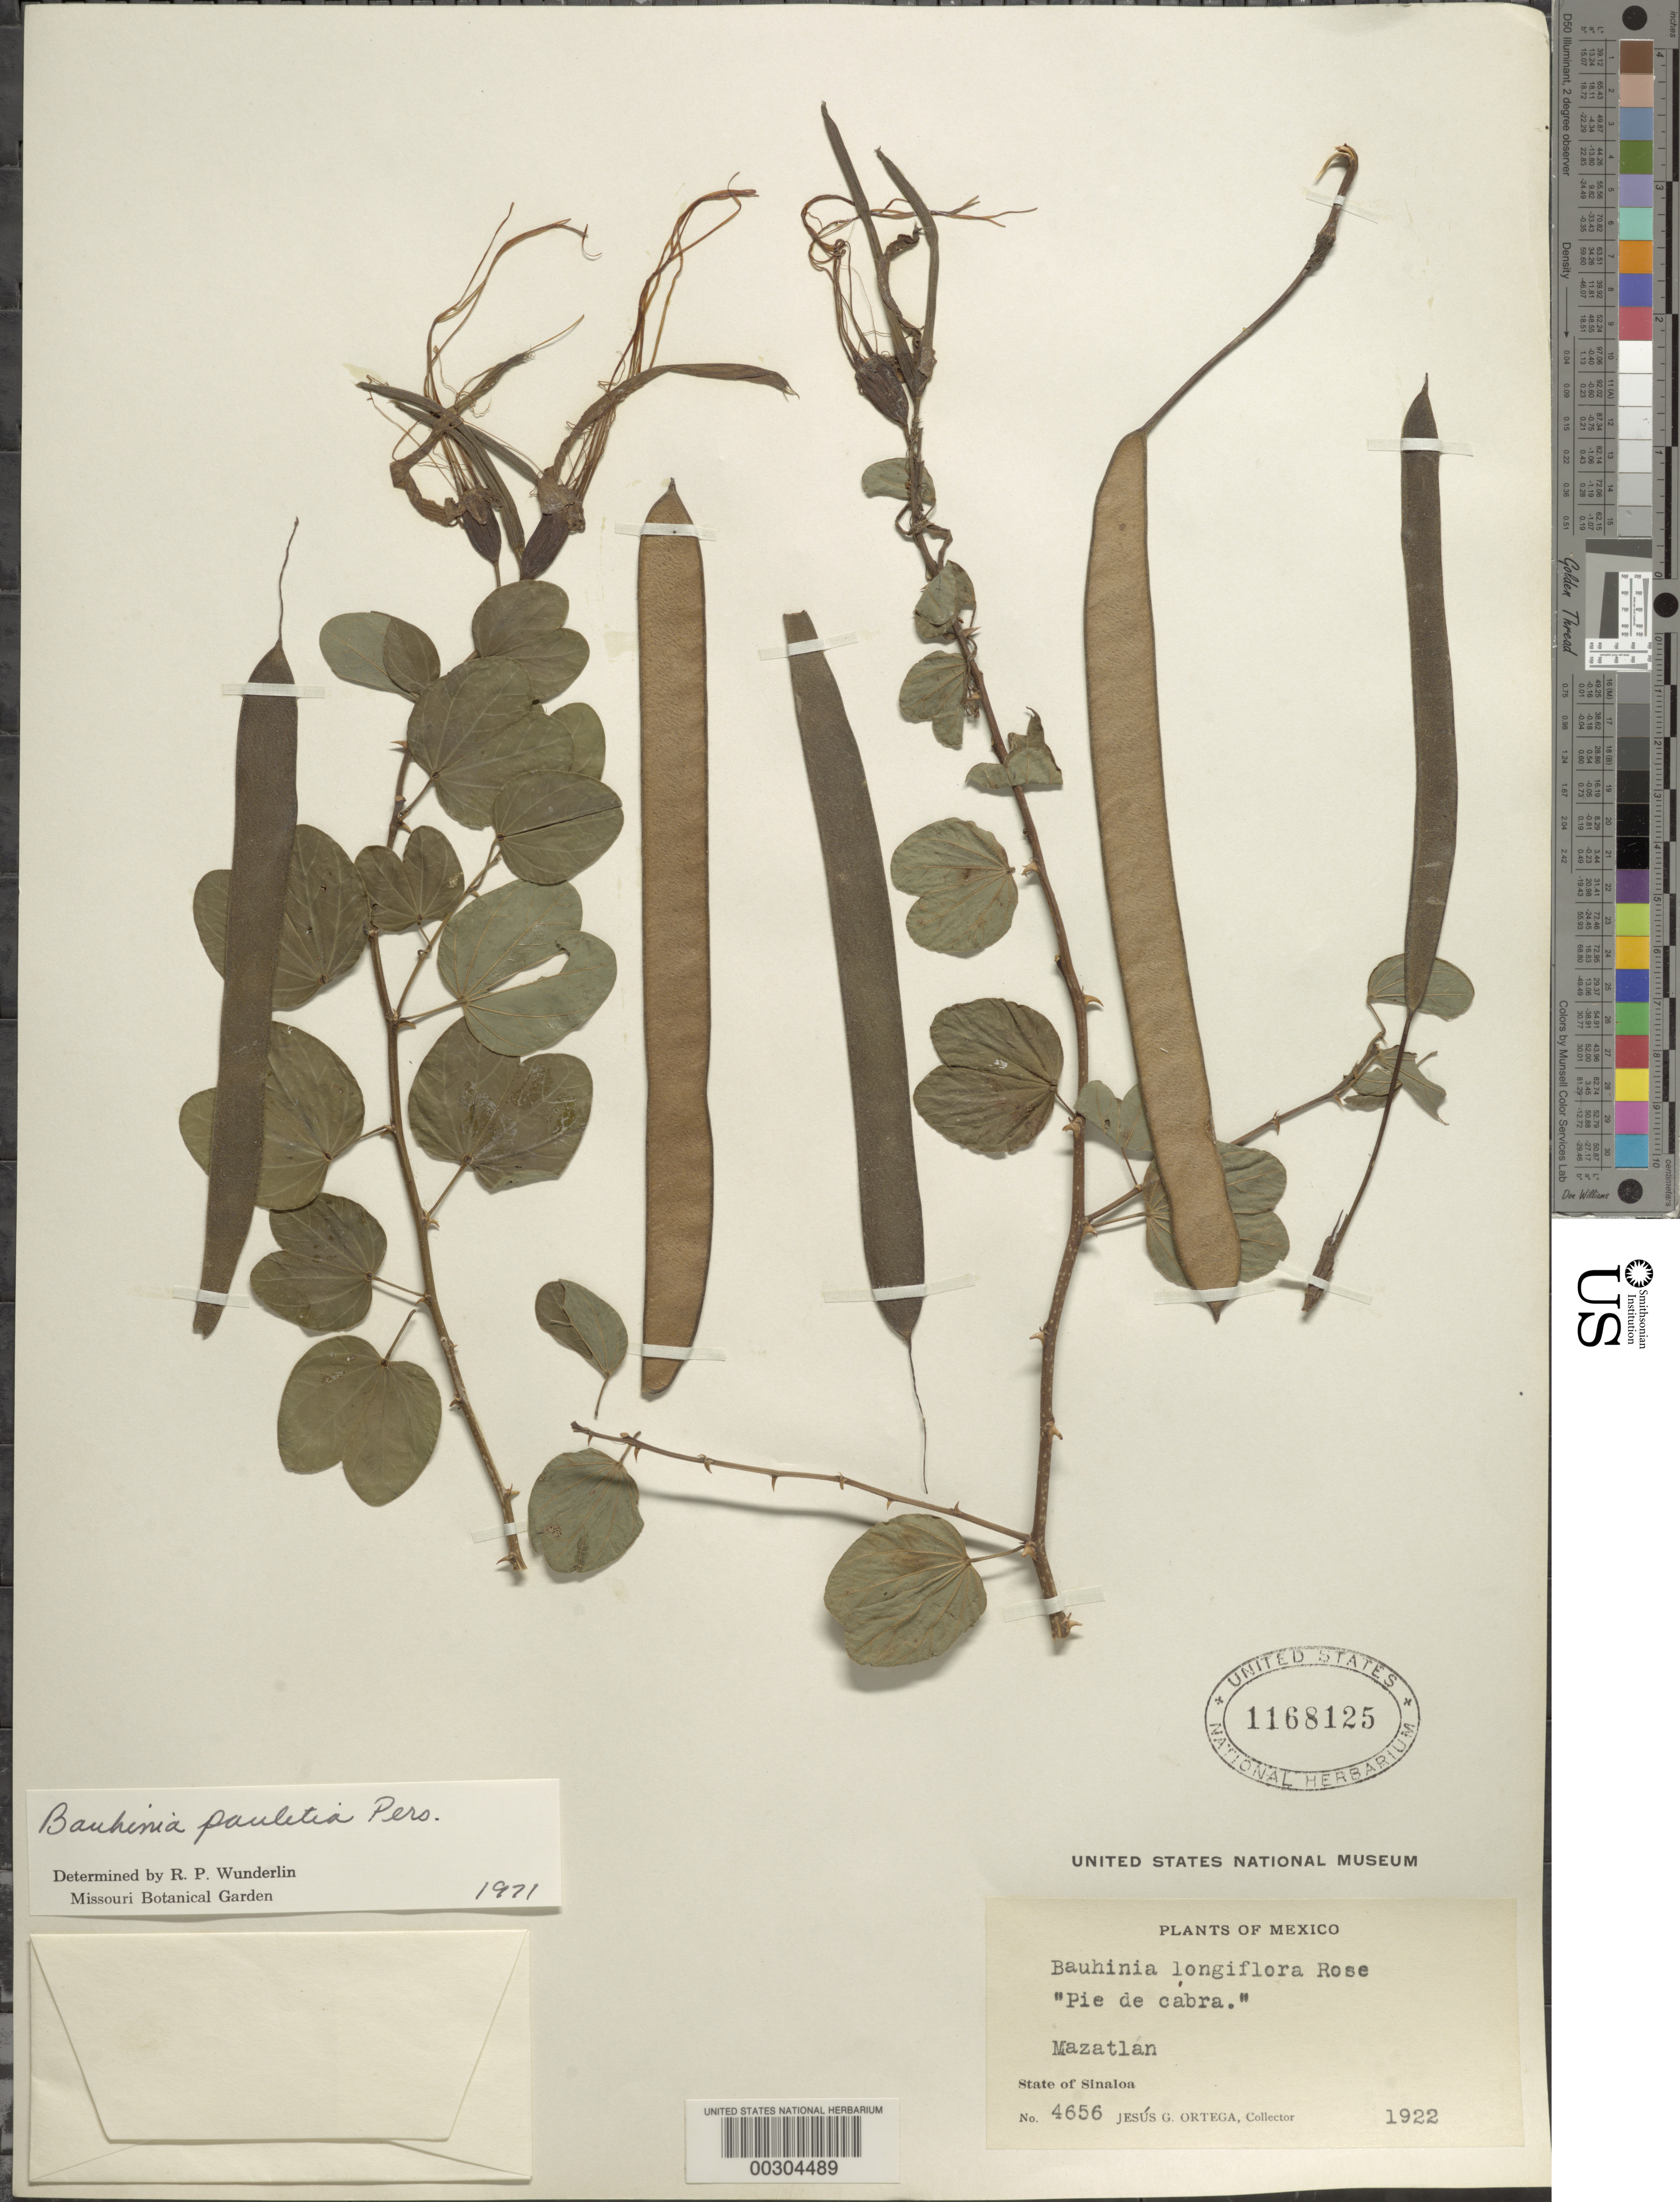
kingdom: Plantae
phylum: Tracheophyta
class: Magnoliopsida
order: Fabales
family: Fabaceae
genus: Bauhinia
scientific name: Bauhinia pauletia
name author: Pers.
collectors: J. Ortega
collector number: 4656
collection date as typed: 1922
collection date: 1922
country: Mexico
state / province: Sinaloa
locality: Mazatlan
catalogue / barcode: US 1168125